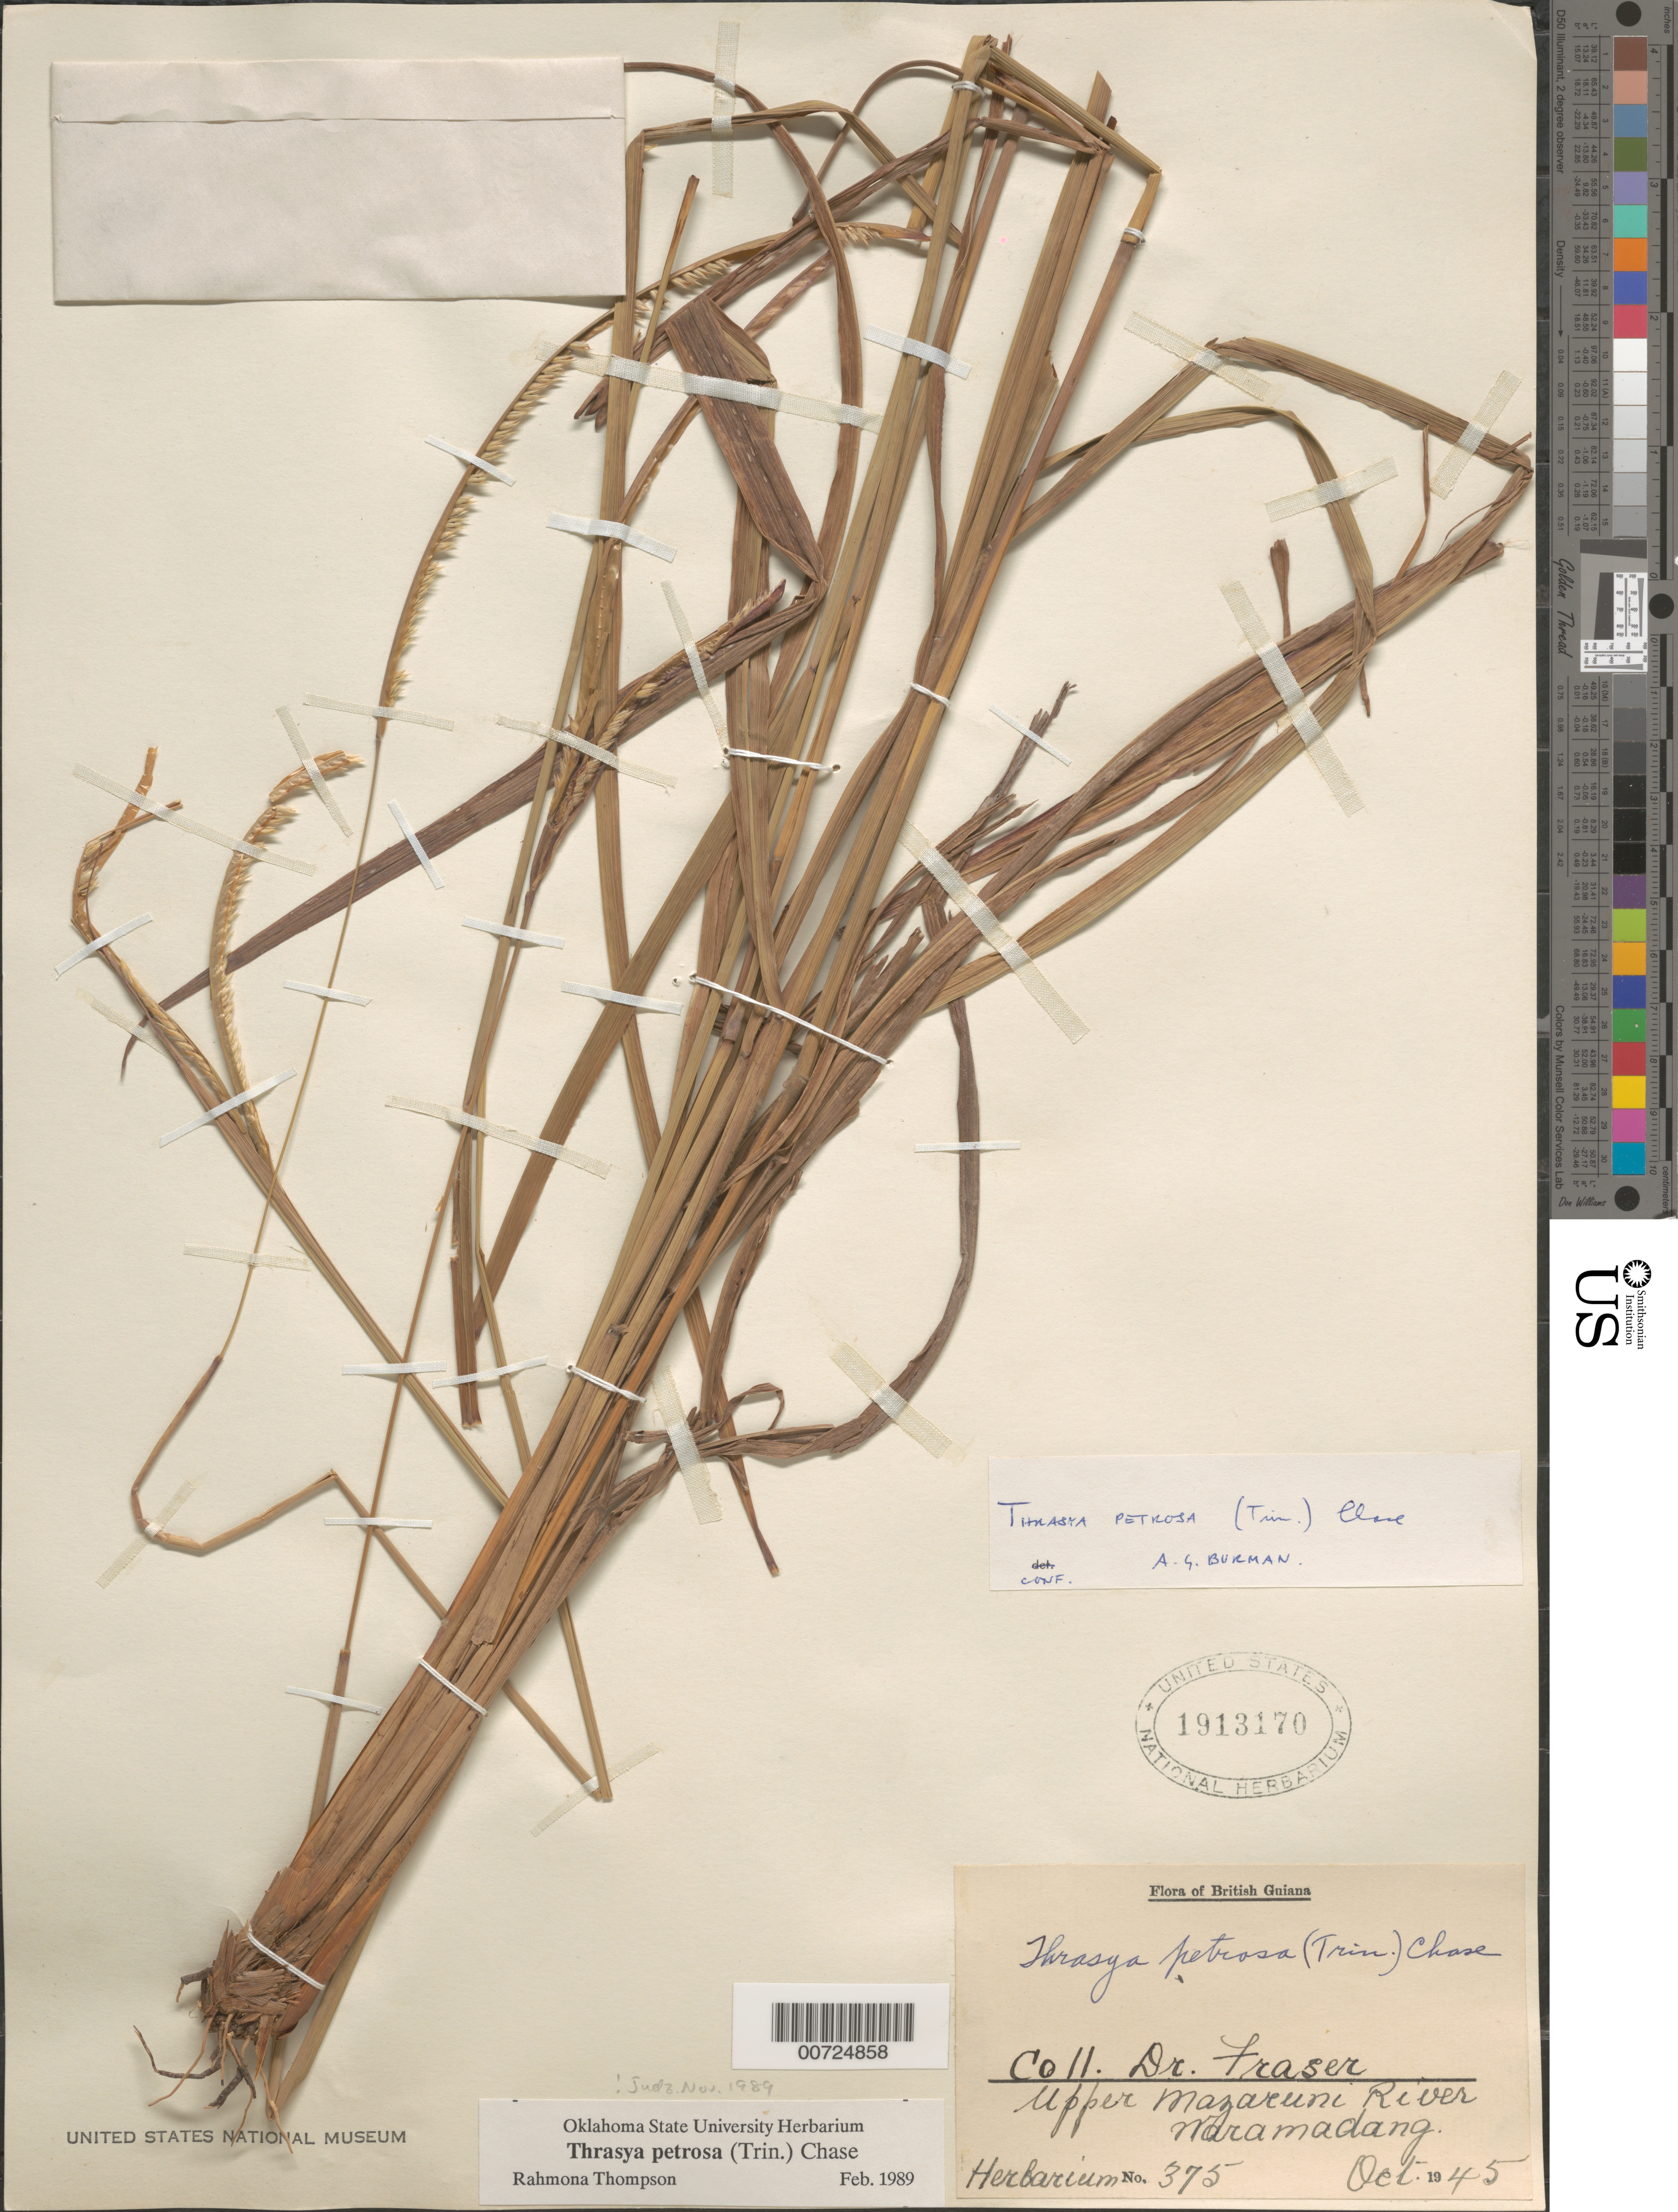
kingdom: Plantae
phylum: Tracheophyta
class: Liliopsida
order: Poales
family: Poaceae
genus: Thrasya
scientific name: Thrasya petrosa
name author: (Trin.) Chase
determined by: Thompson, R.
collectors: H. Fraser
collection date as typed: Oct-45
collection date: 1945-10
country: Guyana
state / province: Cuyuni-Mazaruni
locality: Upper Mazaruni River, Waramadang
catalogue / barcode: US 1913170